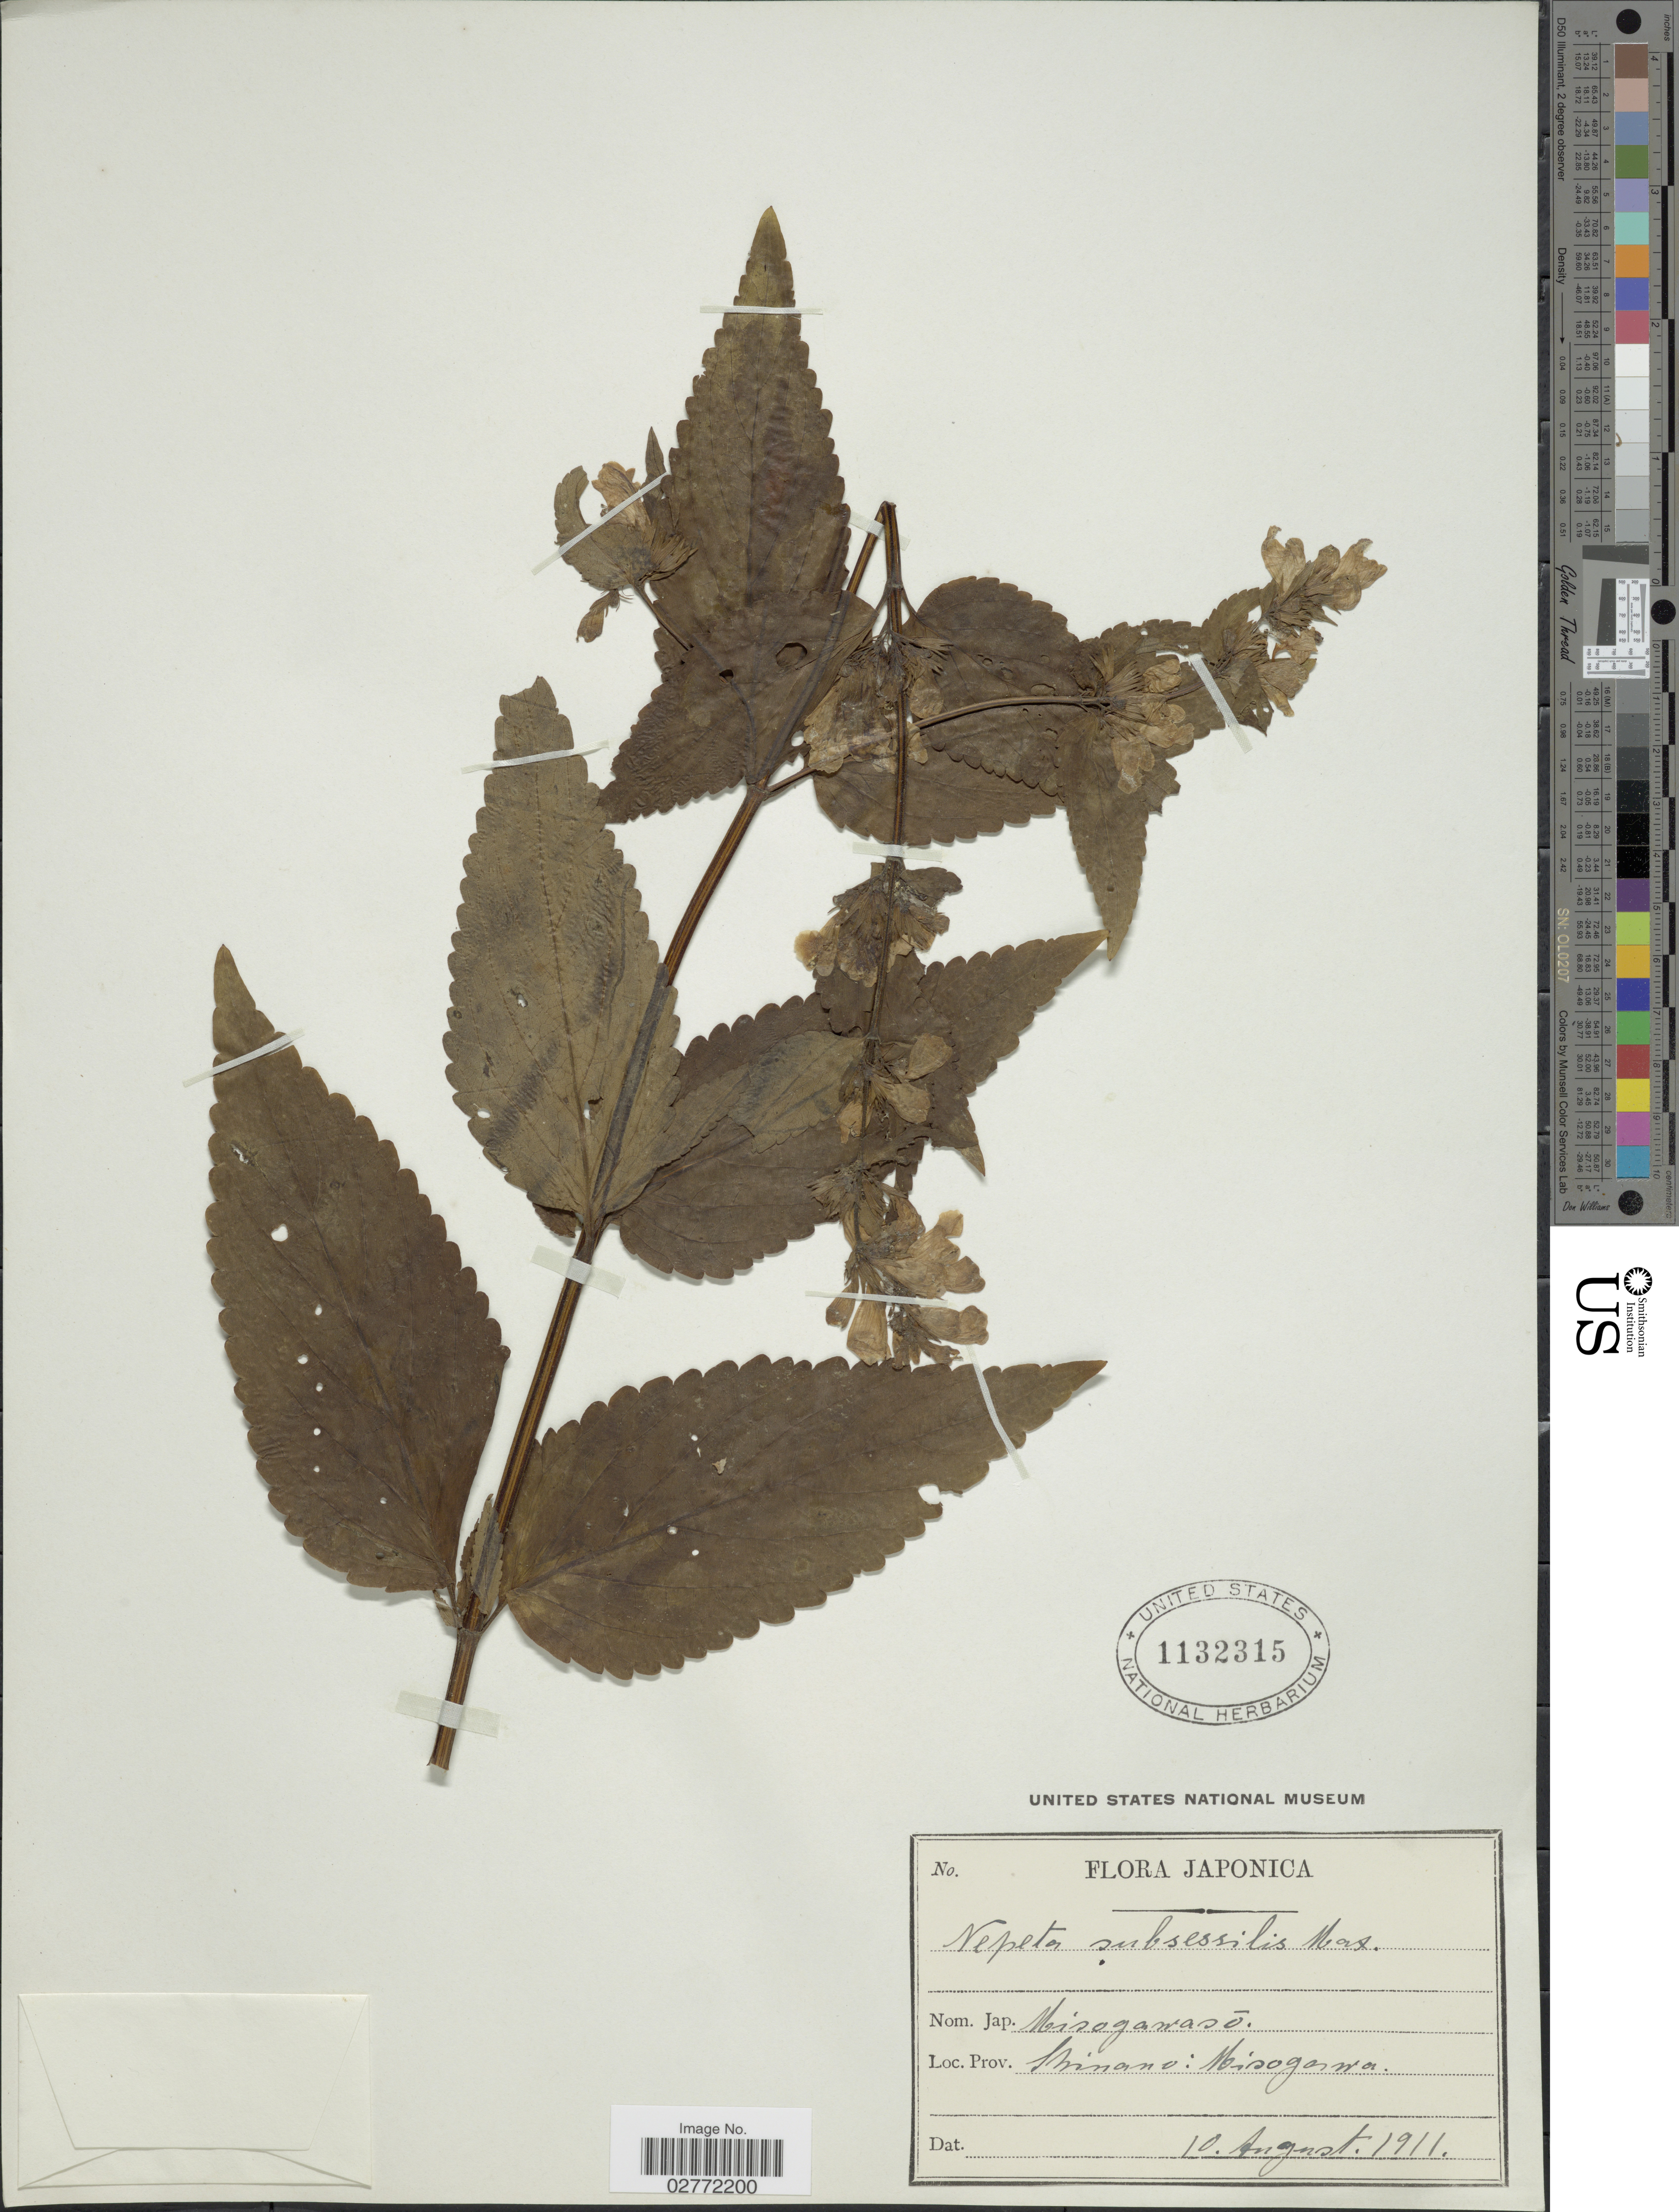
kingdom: Plantae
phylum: Tracheophyta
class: Magnoliopsida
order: Lamiales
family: Lamiaceae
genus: Nepeta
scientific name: Nepeta subsessilis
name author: Maxim.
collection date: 1911-08-10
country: Japan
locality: Shinano, Misogawa.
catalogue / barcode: US 1132315